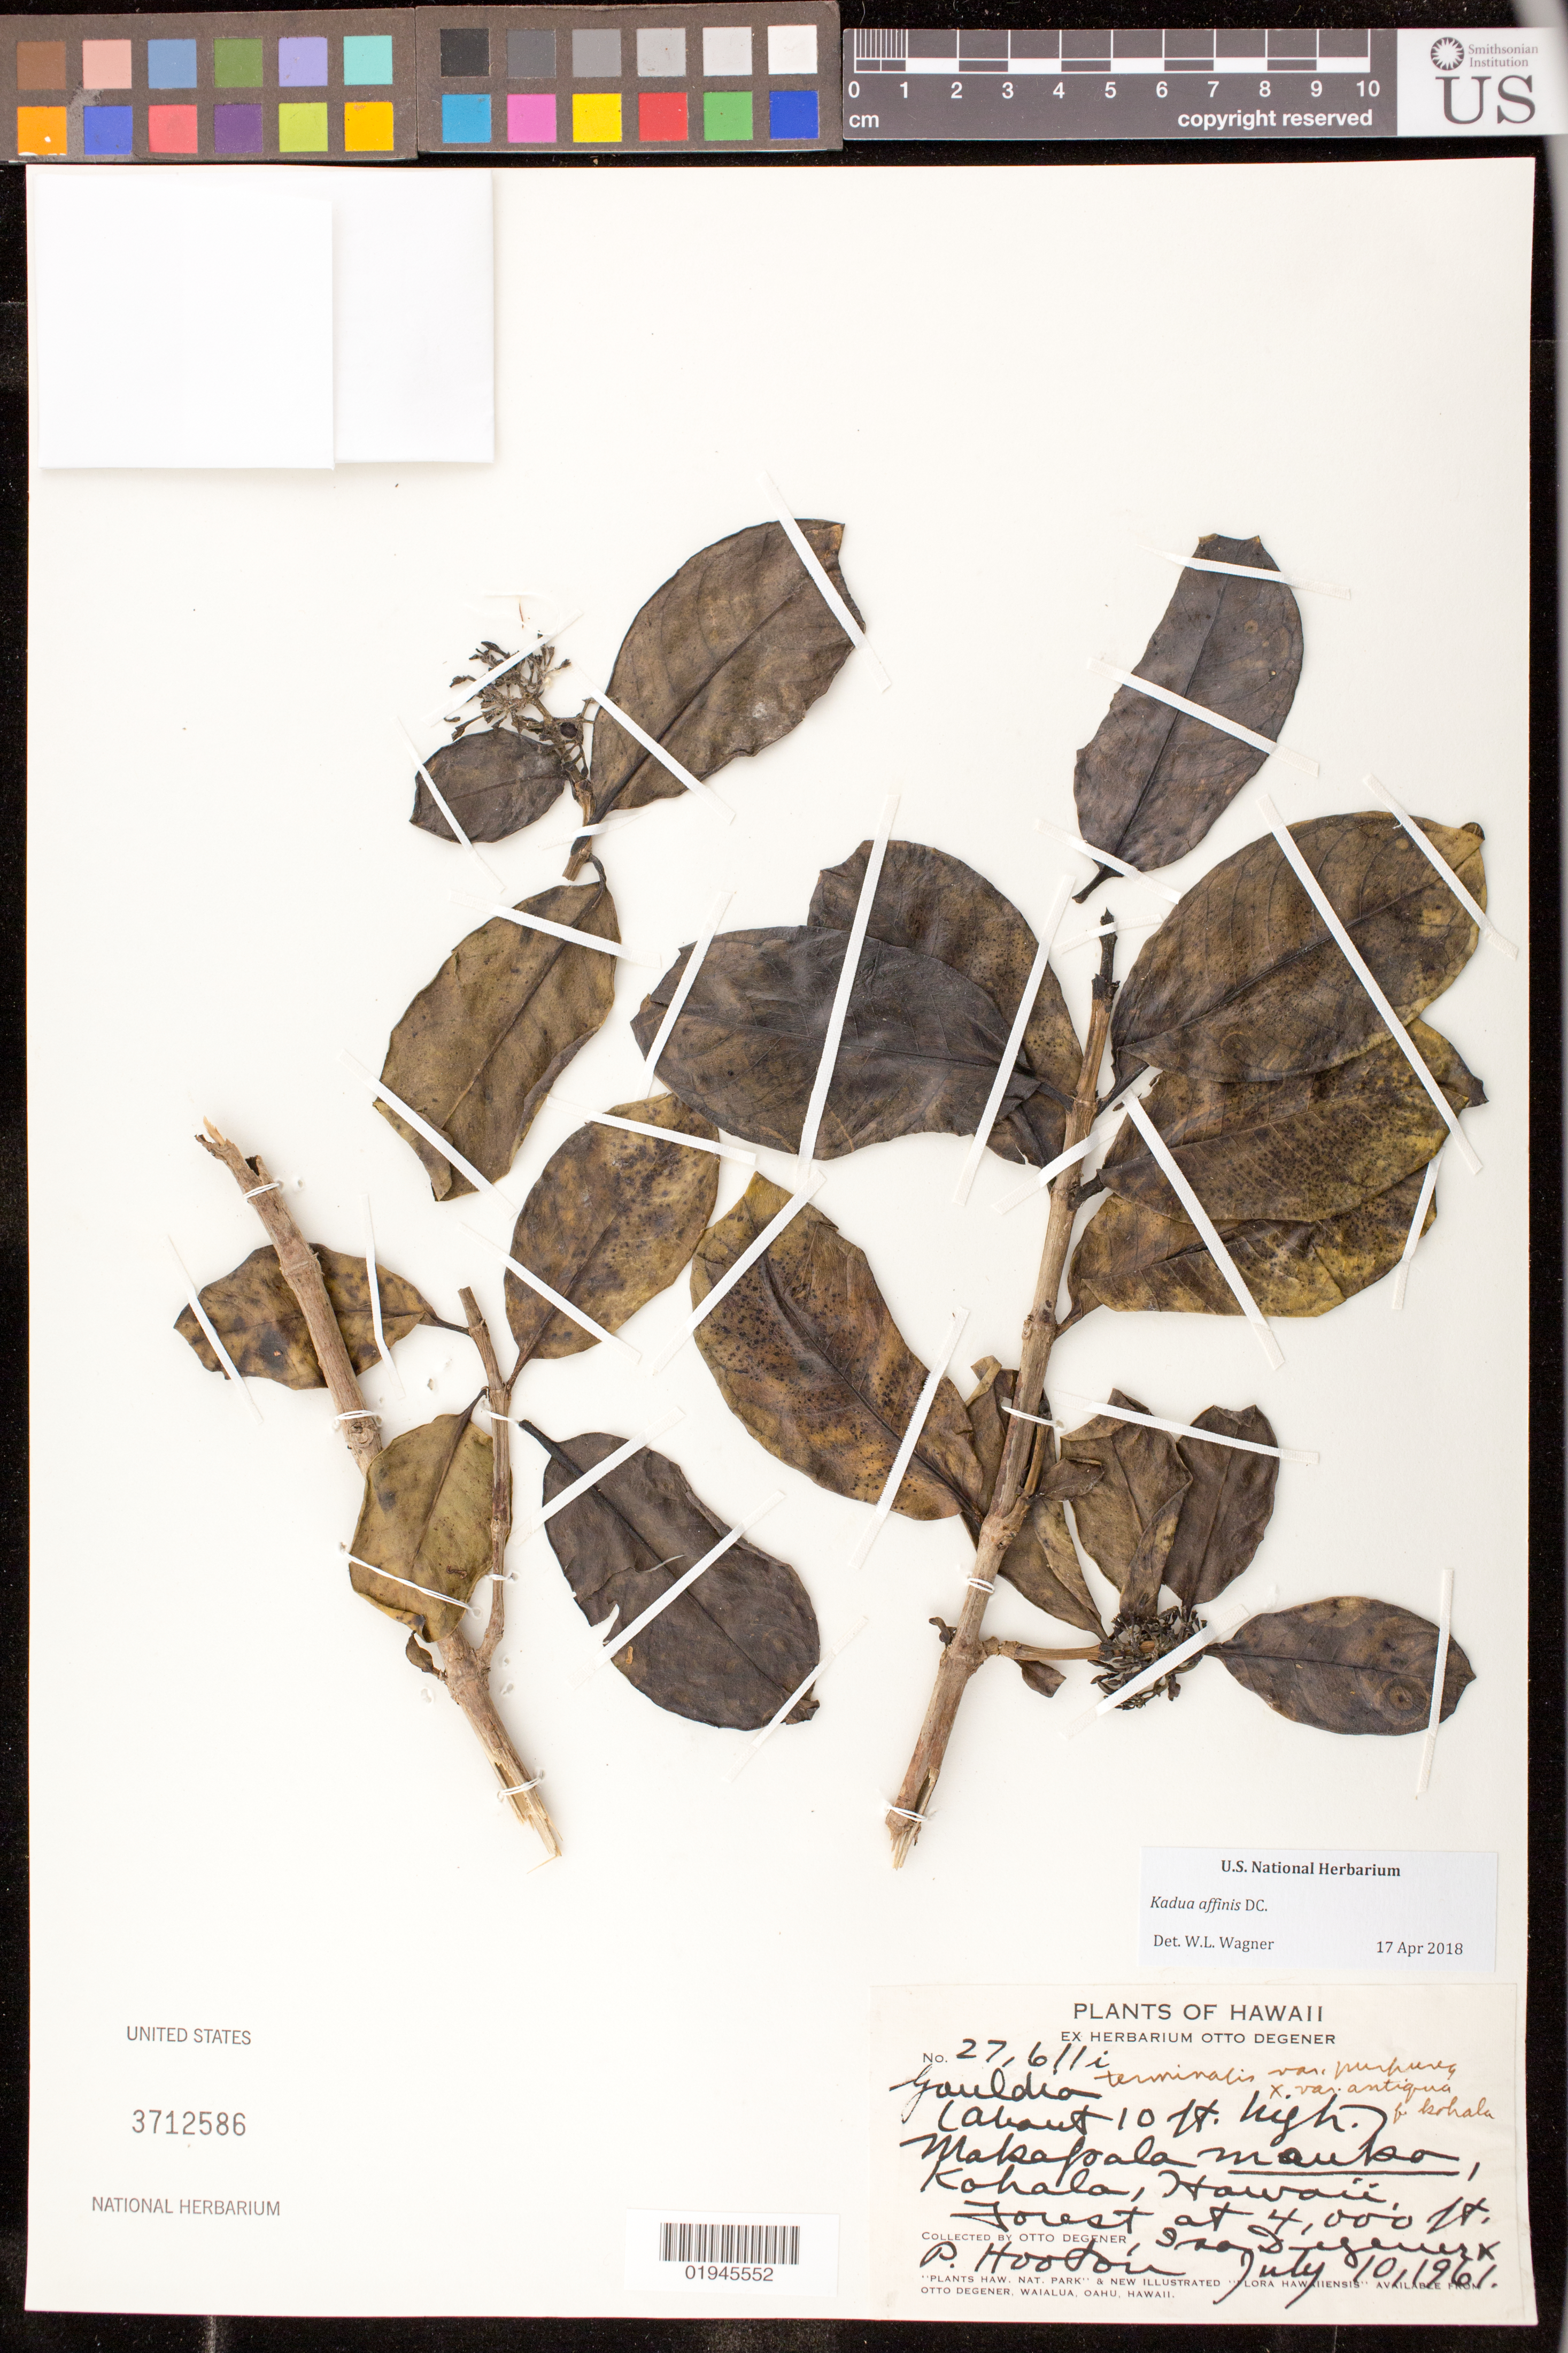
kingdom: Plantae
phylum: Tracheophyta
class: Magnoliopsida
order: Gentianales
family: Rubiaceae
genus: Kadua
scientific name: Kadua affinis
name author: DC.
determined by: Wagner, W. L., (BOT), Smithsonian Institution - National Museum of Natural History (UNITED STATES)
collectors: O. Degener, I. Degener & P. Hooton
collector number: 27611i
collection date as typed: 10 Jul 1961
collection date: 1961-07-10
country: United States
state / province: Hawaii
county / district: Hawaii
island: Hawaii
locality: Makapala mauka, Kohala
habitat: Forest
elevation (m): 1219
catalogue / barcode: US 3712586